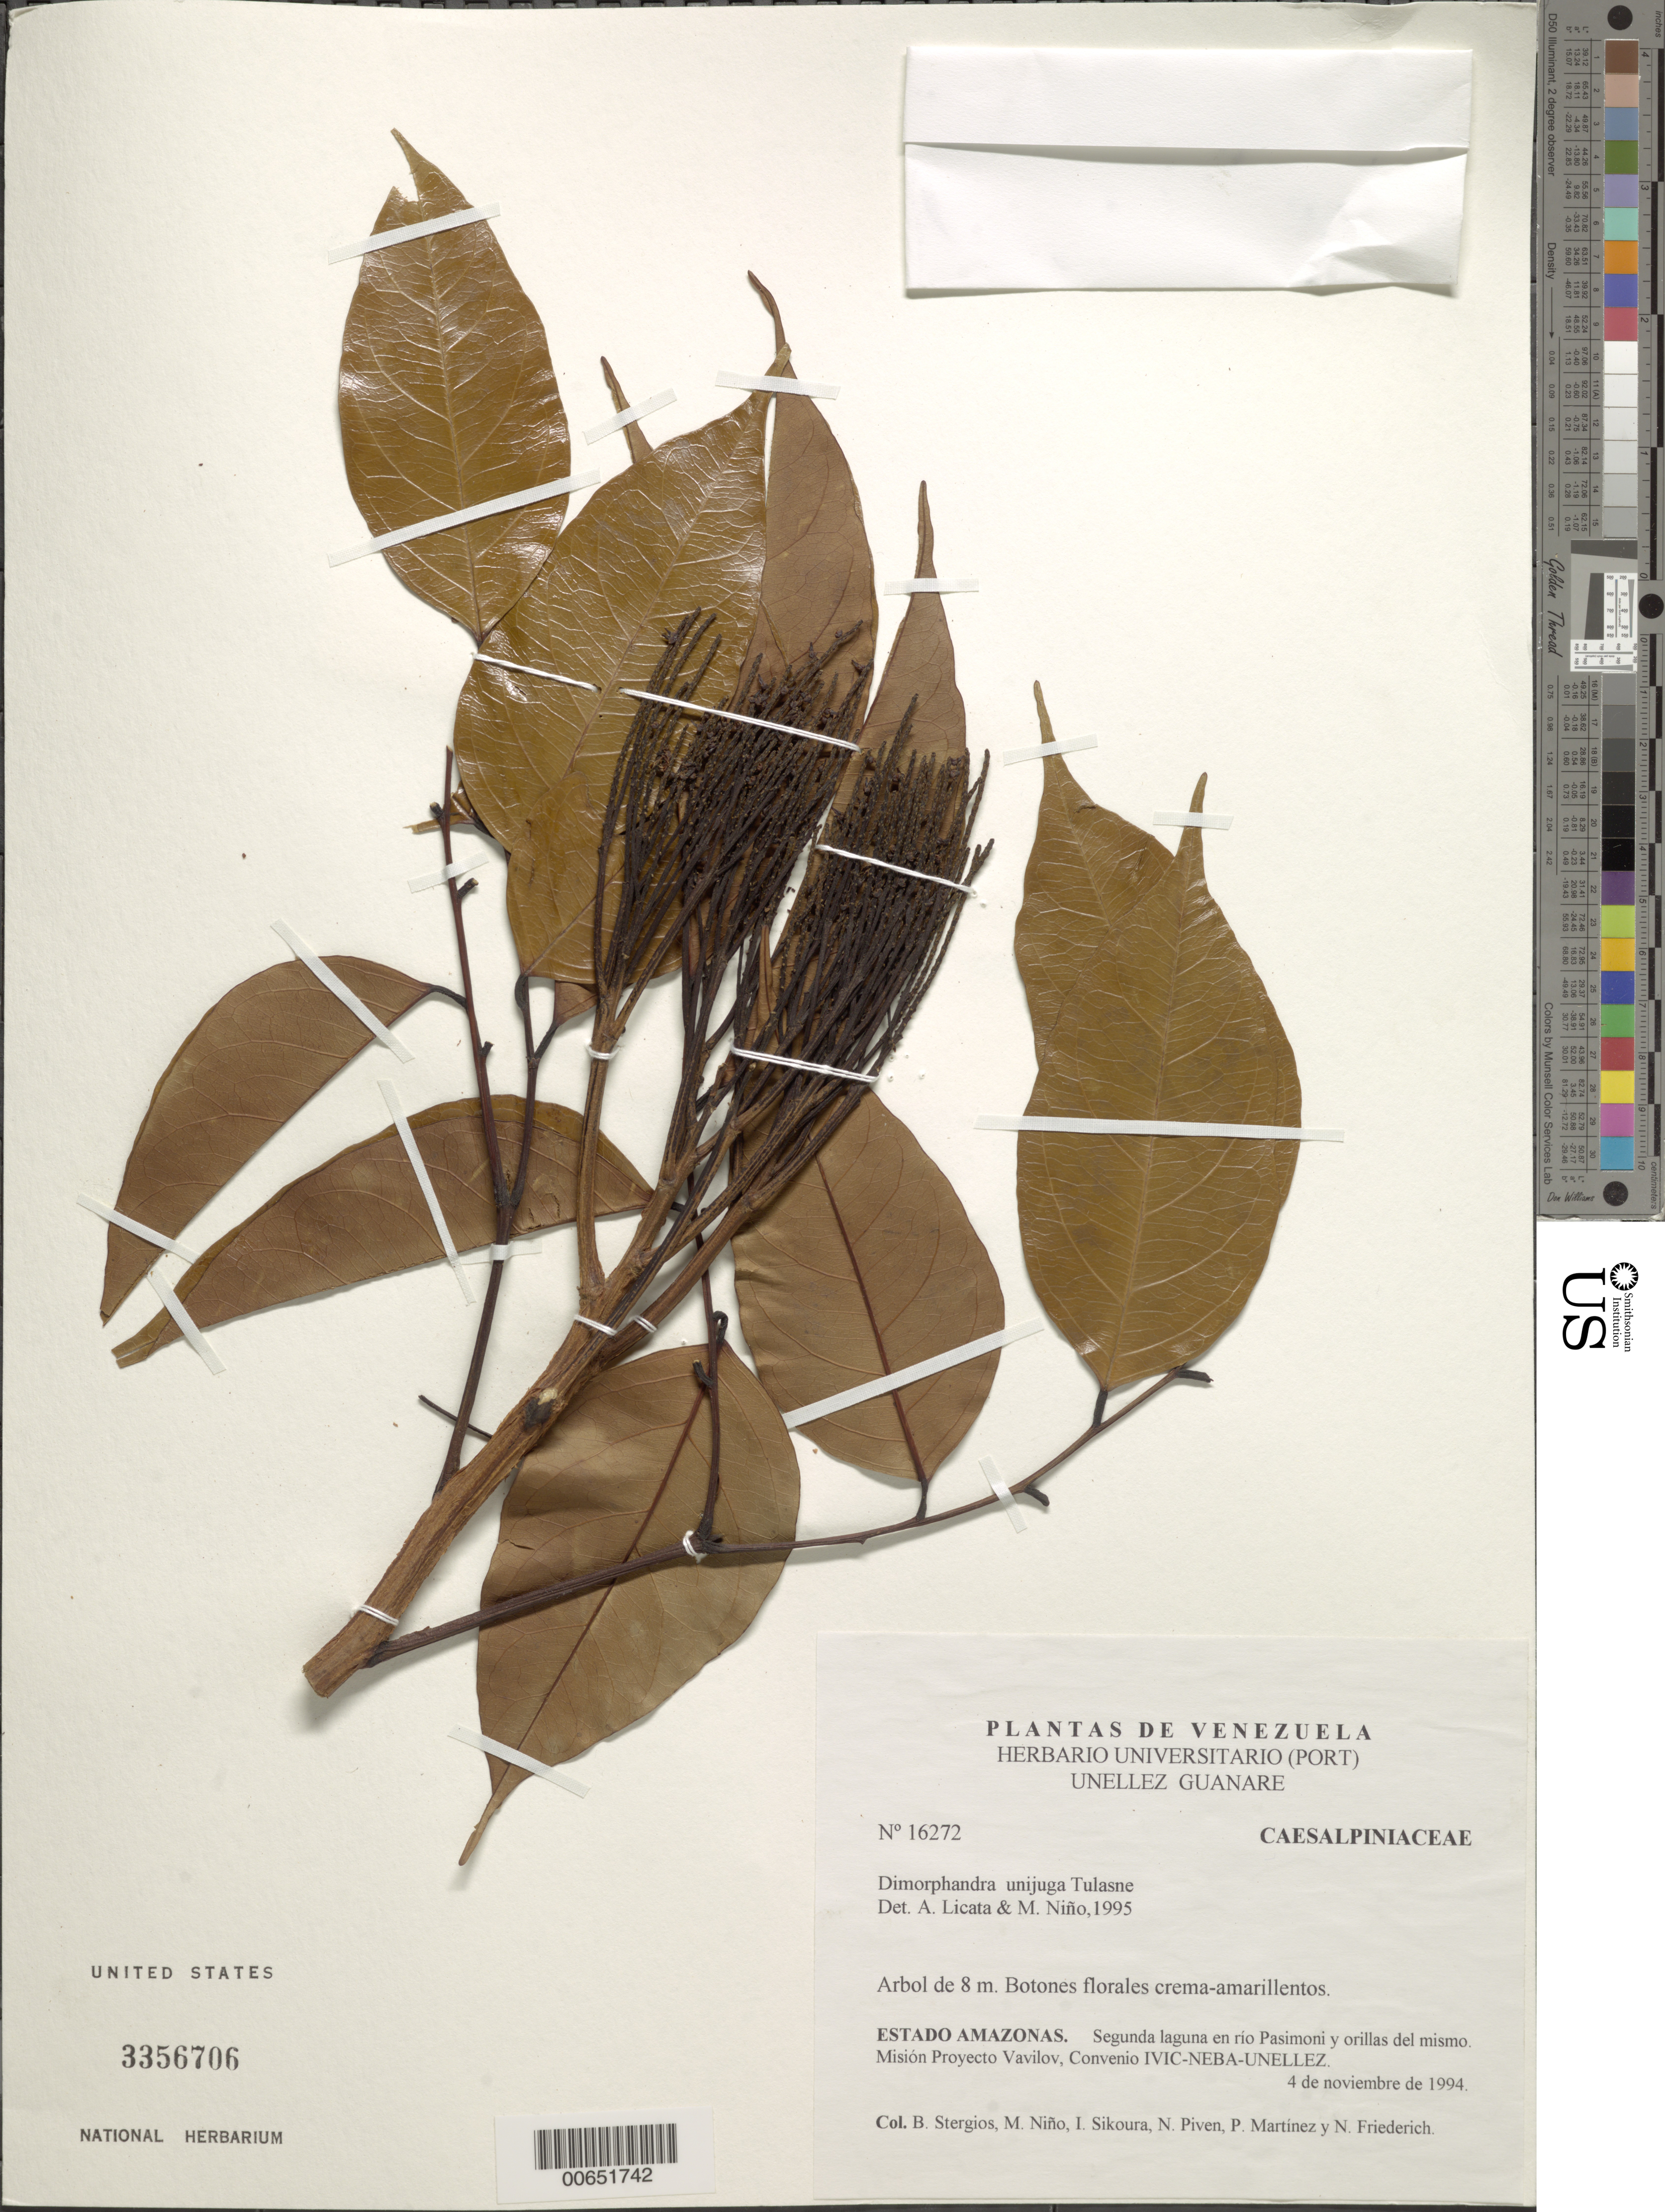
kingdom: Plantae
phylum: Tracheophyta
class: Magnoliopsida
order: Fabales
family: Fabaceae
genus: Dimorphandra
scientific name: Dimorphandra unijuga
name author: Tul.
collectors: B. G. Stergios, S. M. Niño, I. Sikoura, N. Piven, P. Martinez & N. Frederich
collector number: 16272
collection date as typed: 04 Nov 1994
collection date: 1994-11-04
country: Venezuela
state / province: Amazonas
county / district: Río Negro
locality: Segunda laguna en río Pasimoni y orillas del mismo. Misión Proyecto Vavilov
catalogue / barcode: US 3356706